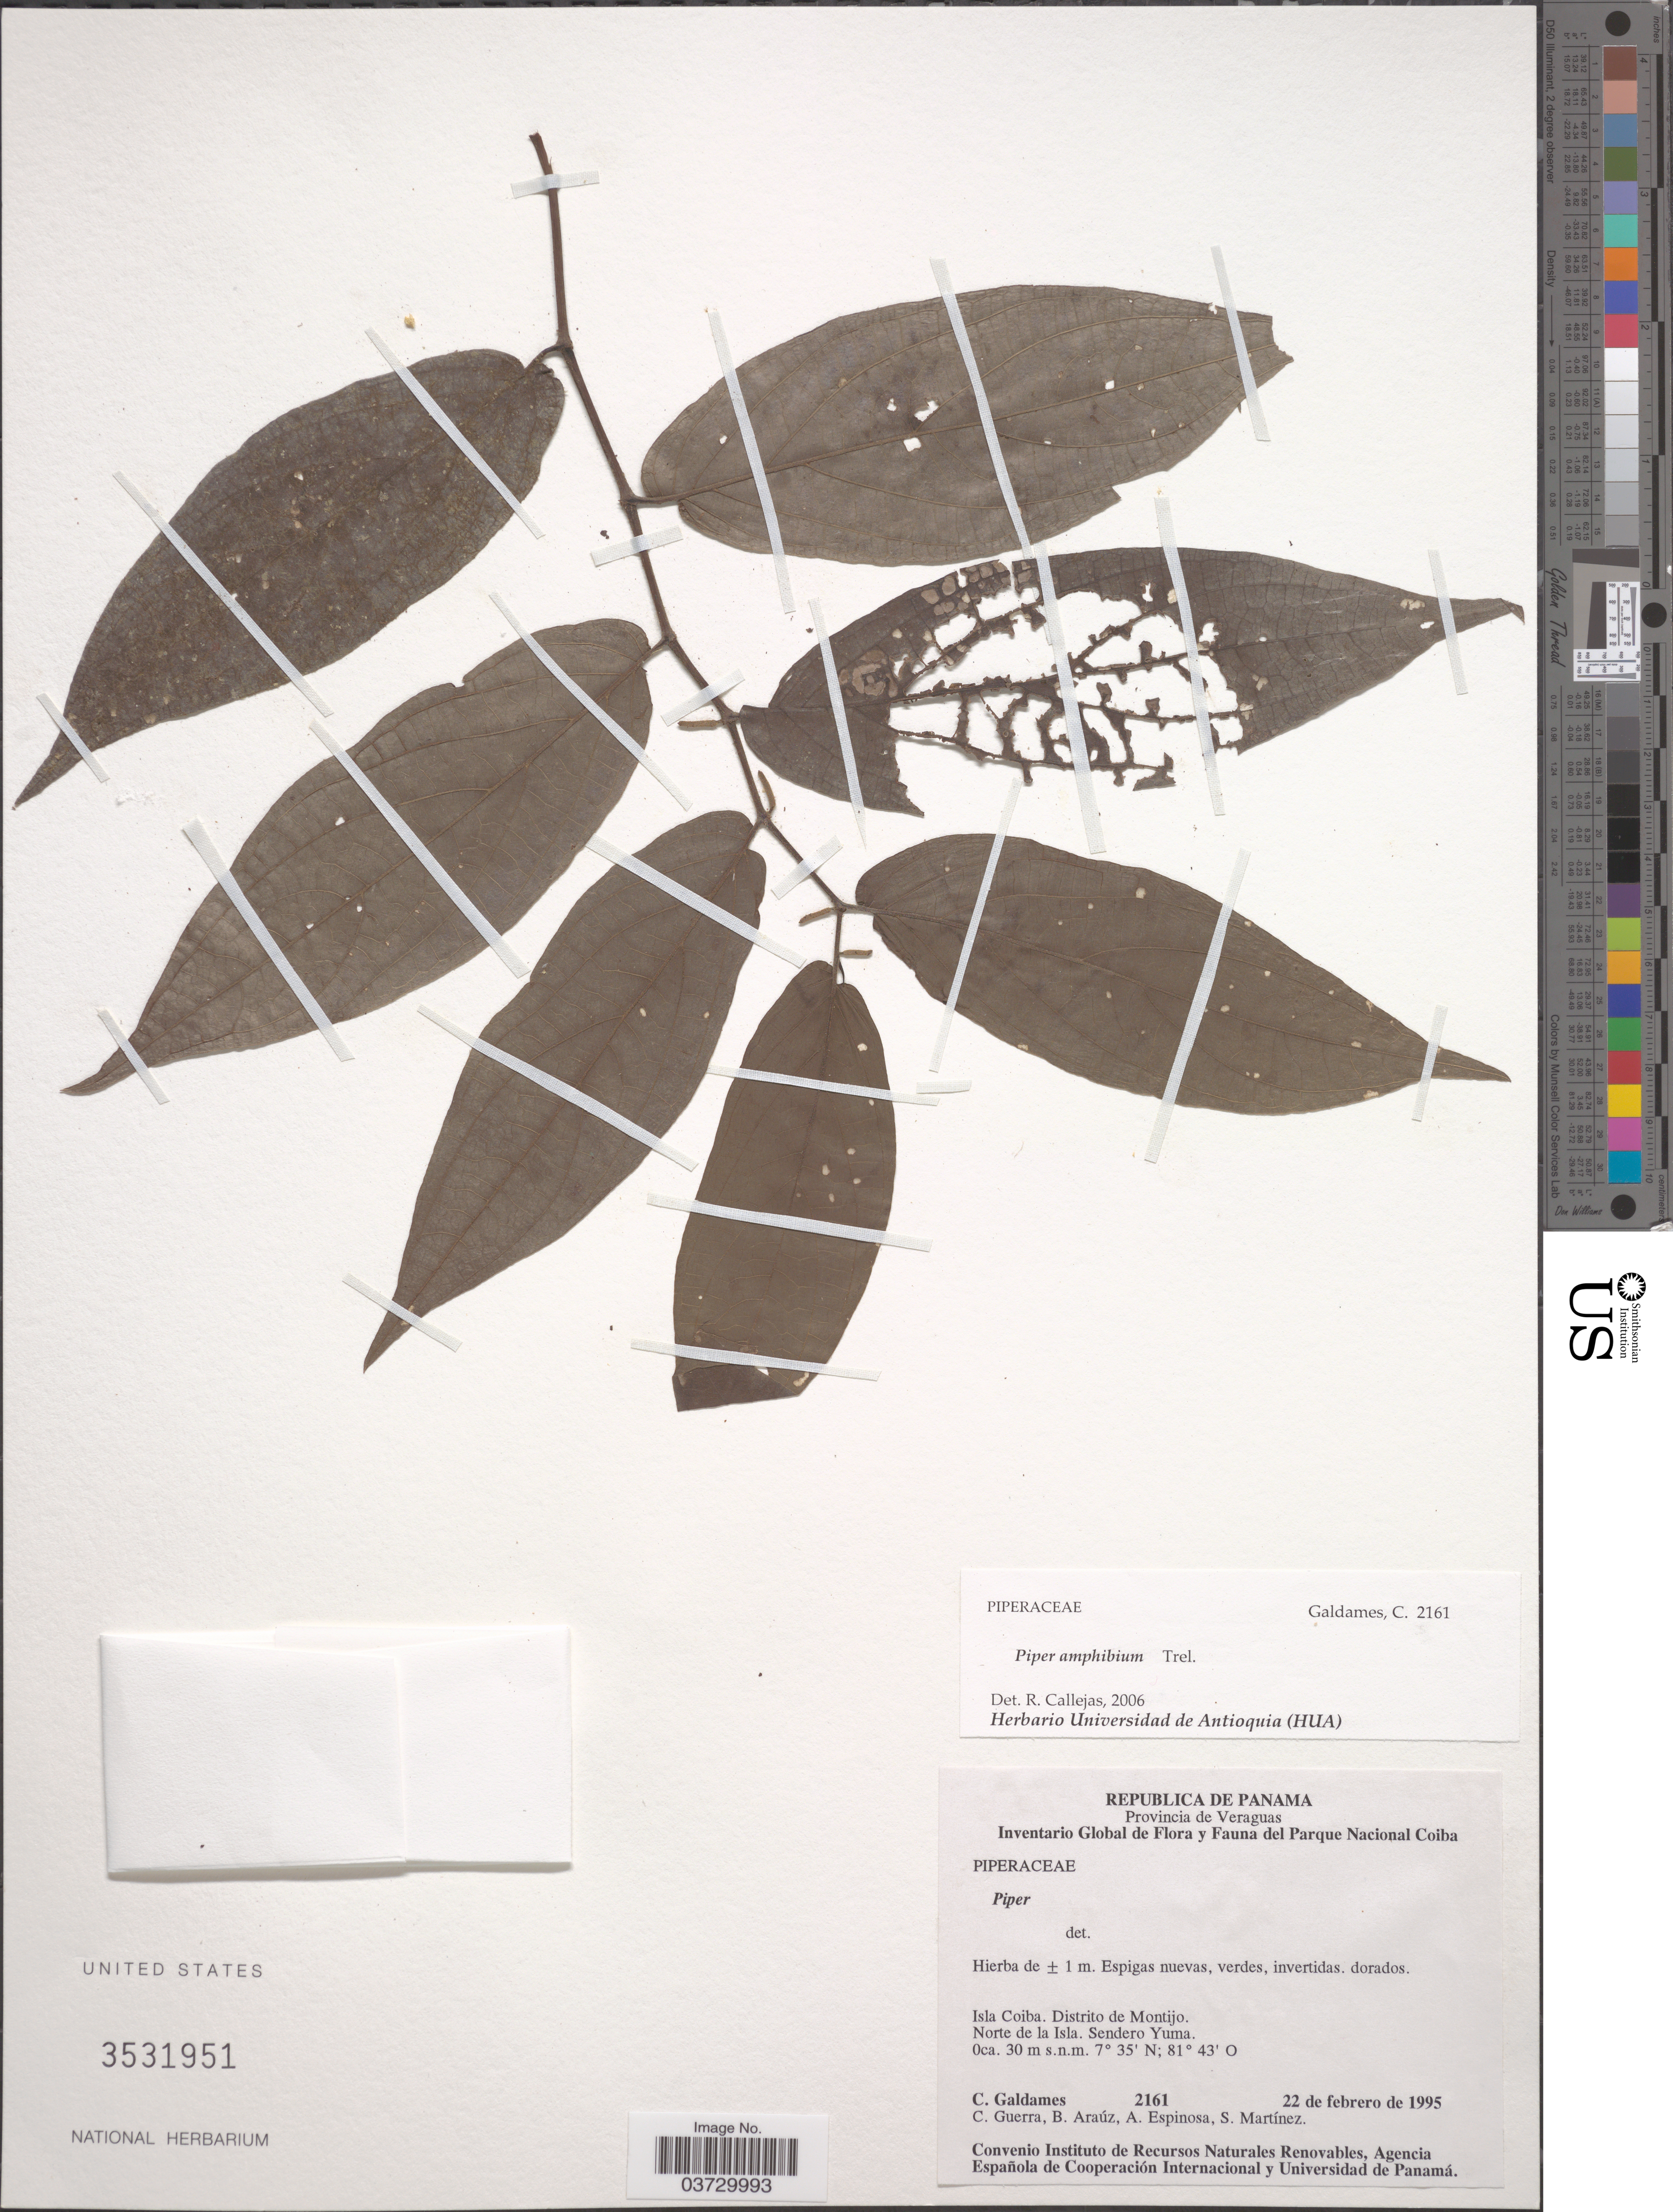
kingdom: Plantae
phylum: Tracheophyta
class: Magnoliopsida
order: Piperales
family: Piperaceae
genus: Piper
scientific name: Piper amphibium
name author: Trel. in Woodson & Schery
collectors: C. Galdames, C. Guerra, B. Araúz, A. Espinosa & S. Martinez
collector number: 2161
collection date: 1995-02-22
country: Panama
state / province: Veraguas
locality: Isla Coiba. Distrito de Montijo. Norte de la Isla. Sendero Yuma.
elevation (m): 30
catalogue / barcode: US 3531951